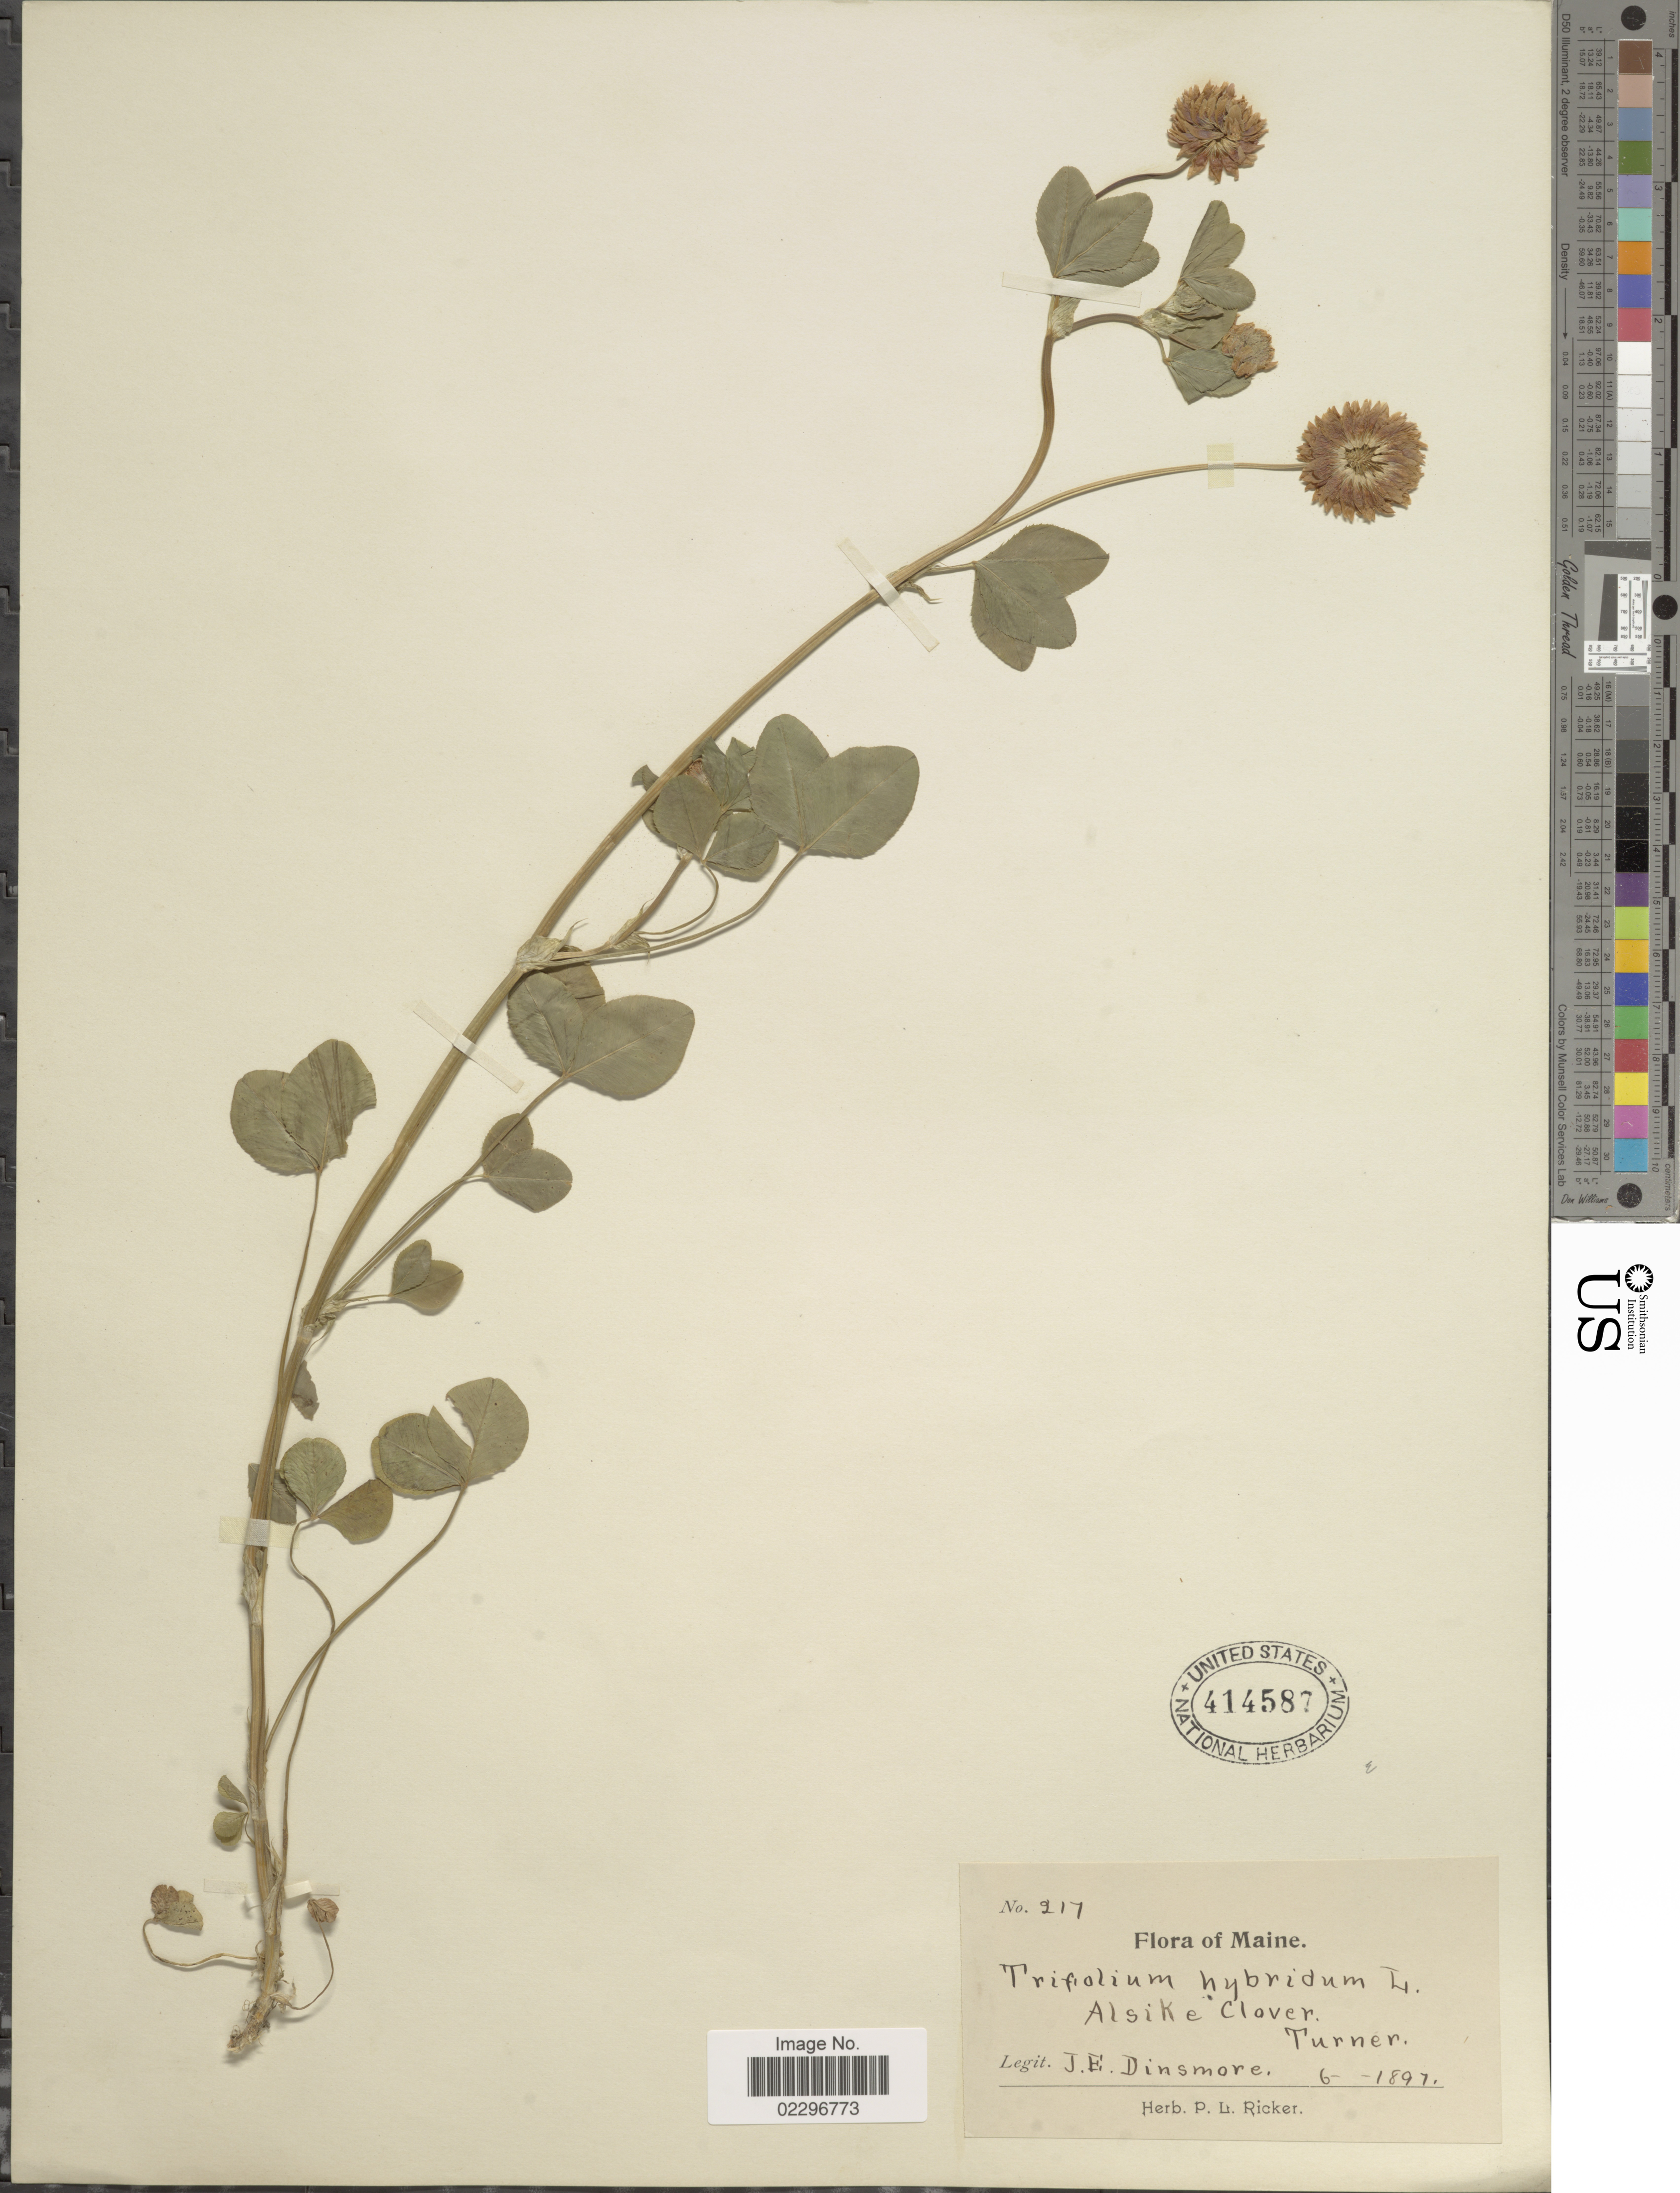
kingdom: Plantae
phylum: Tracheophyta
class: Magnoliopsida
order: Fabales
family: Fabaceae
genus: Trifolium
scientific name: Trifolium hybridum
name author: L.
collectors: J. Dinsmore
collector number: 217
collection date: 1897-06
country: United States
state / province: Maine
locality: Alsike Clover. Turner.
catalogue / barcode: US 414587